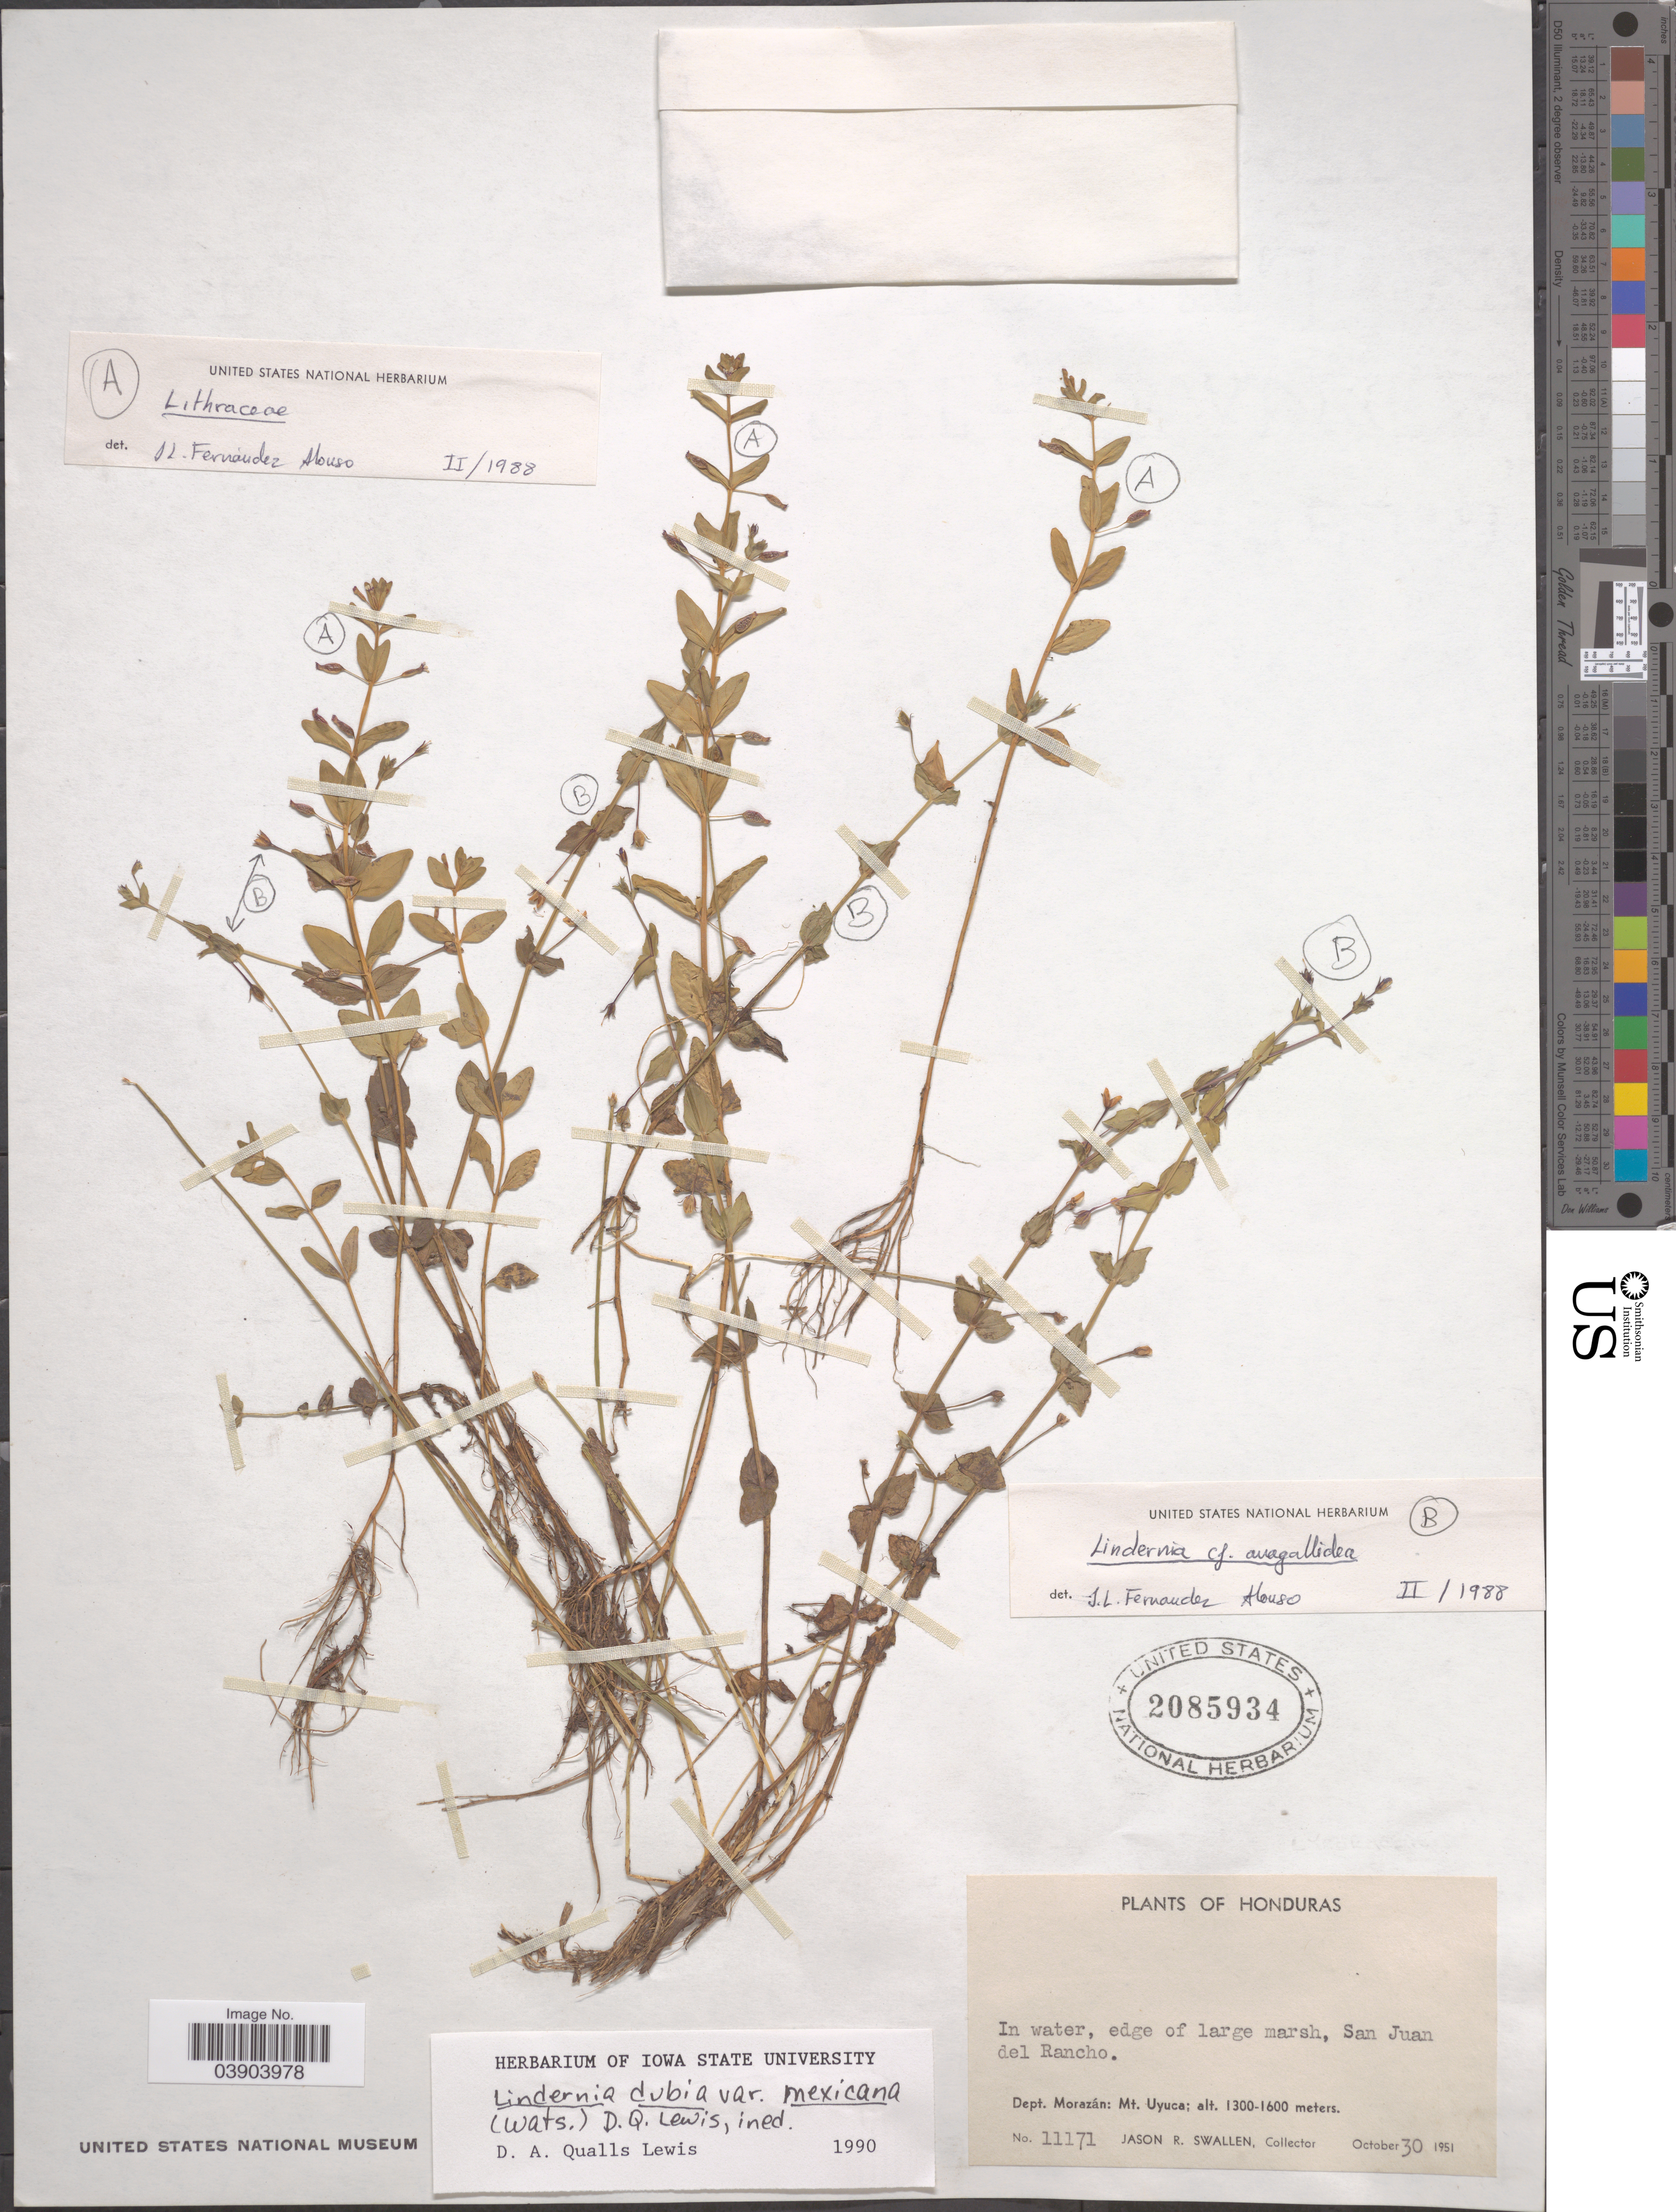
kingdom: Plantae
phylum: Tracheophyta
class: Magnoliopsida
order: Lamiales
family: Linderniaceae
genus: Lindernia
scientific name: Lindernia dubia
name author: (L.) Pennell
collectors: J. R. Swallen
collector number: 11171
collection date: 1951-10-30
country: Honduras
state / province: Fco. Morazán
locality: San Juan del Rancho. Dept. Morazán: Mt. Uyuca.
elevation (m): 1300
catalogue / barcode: US 2085934